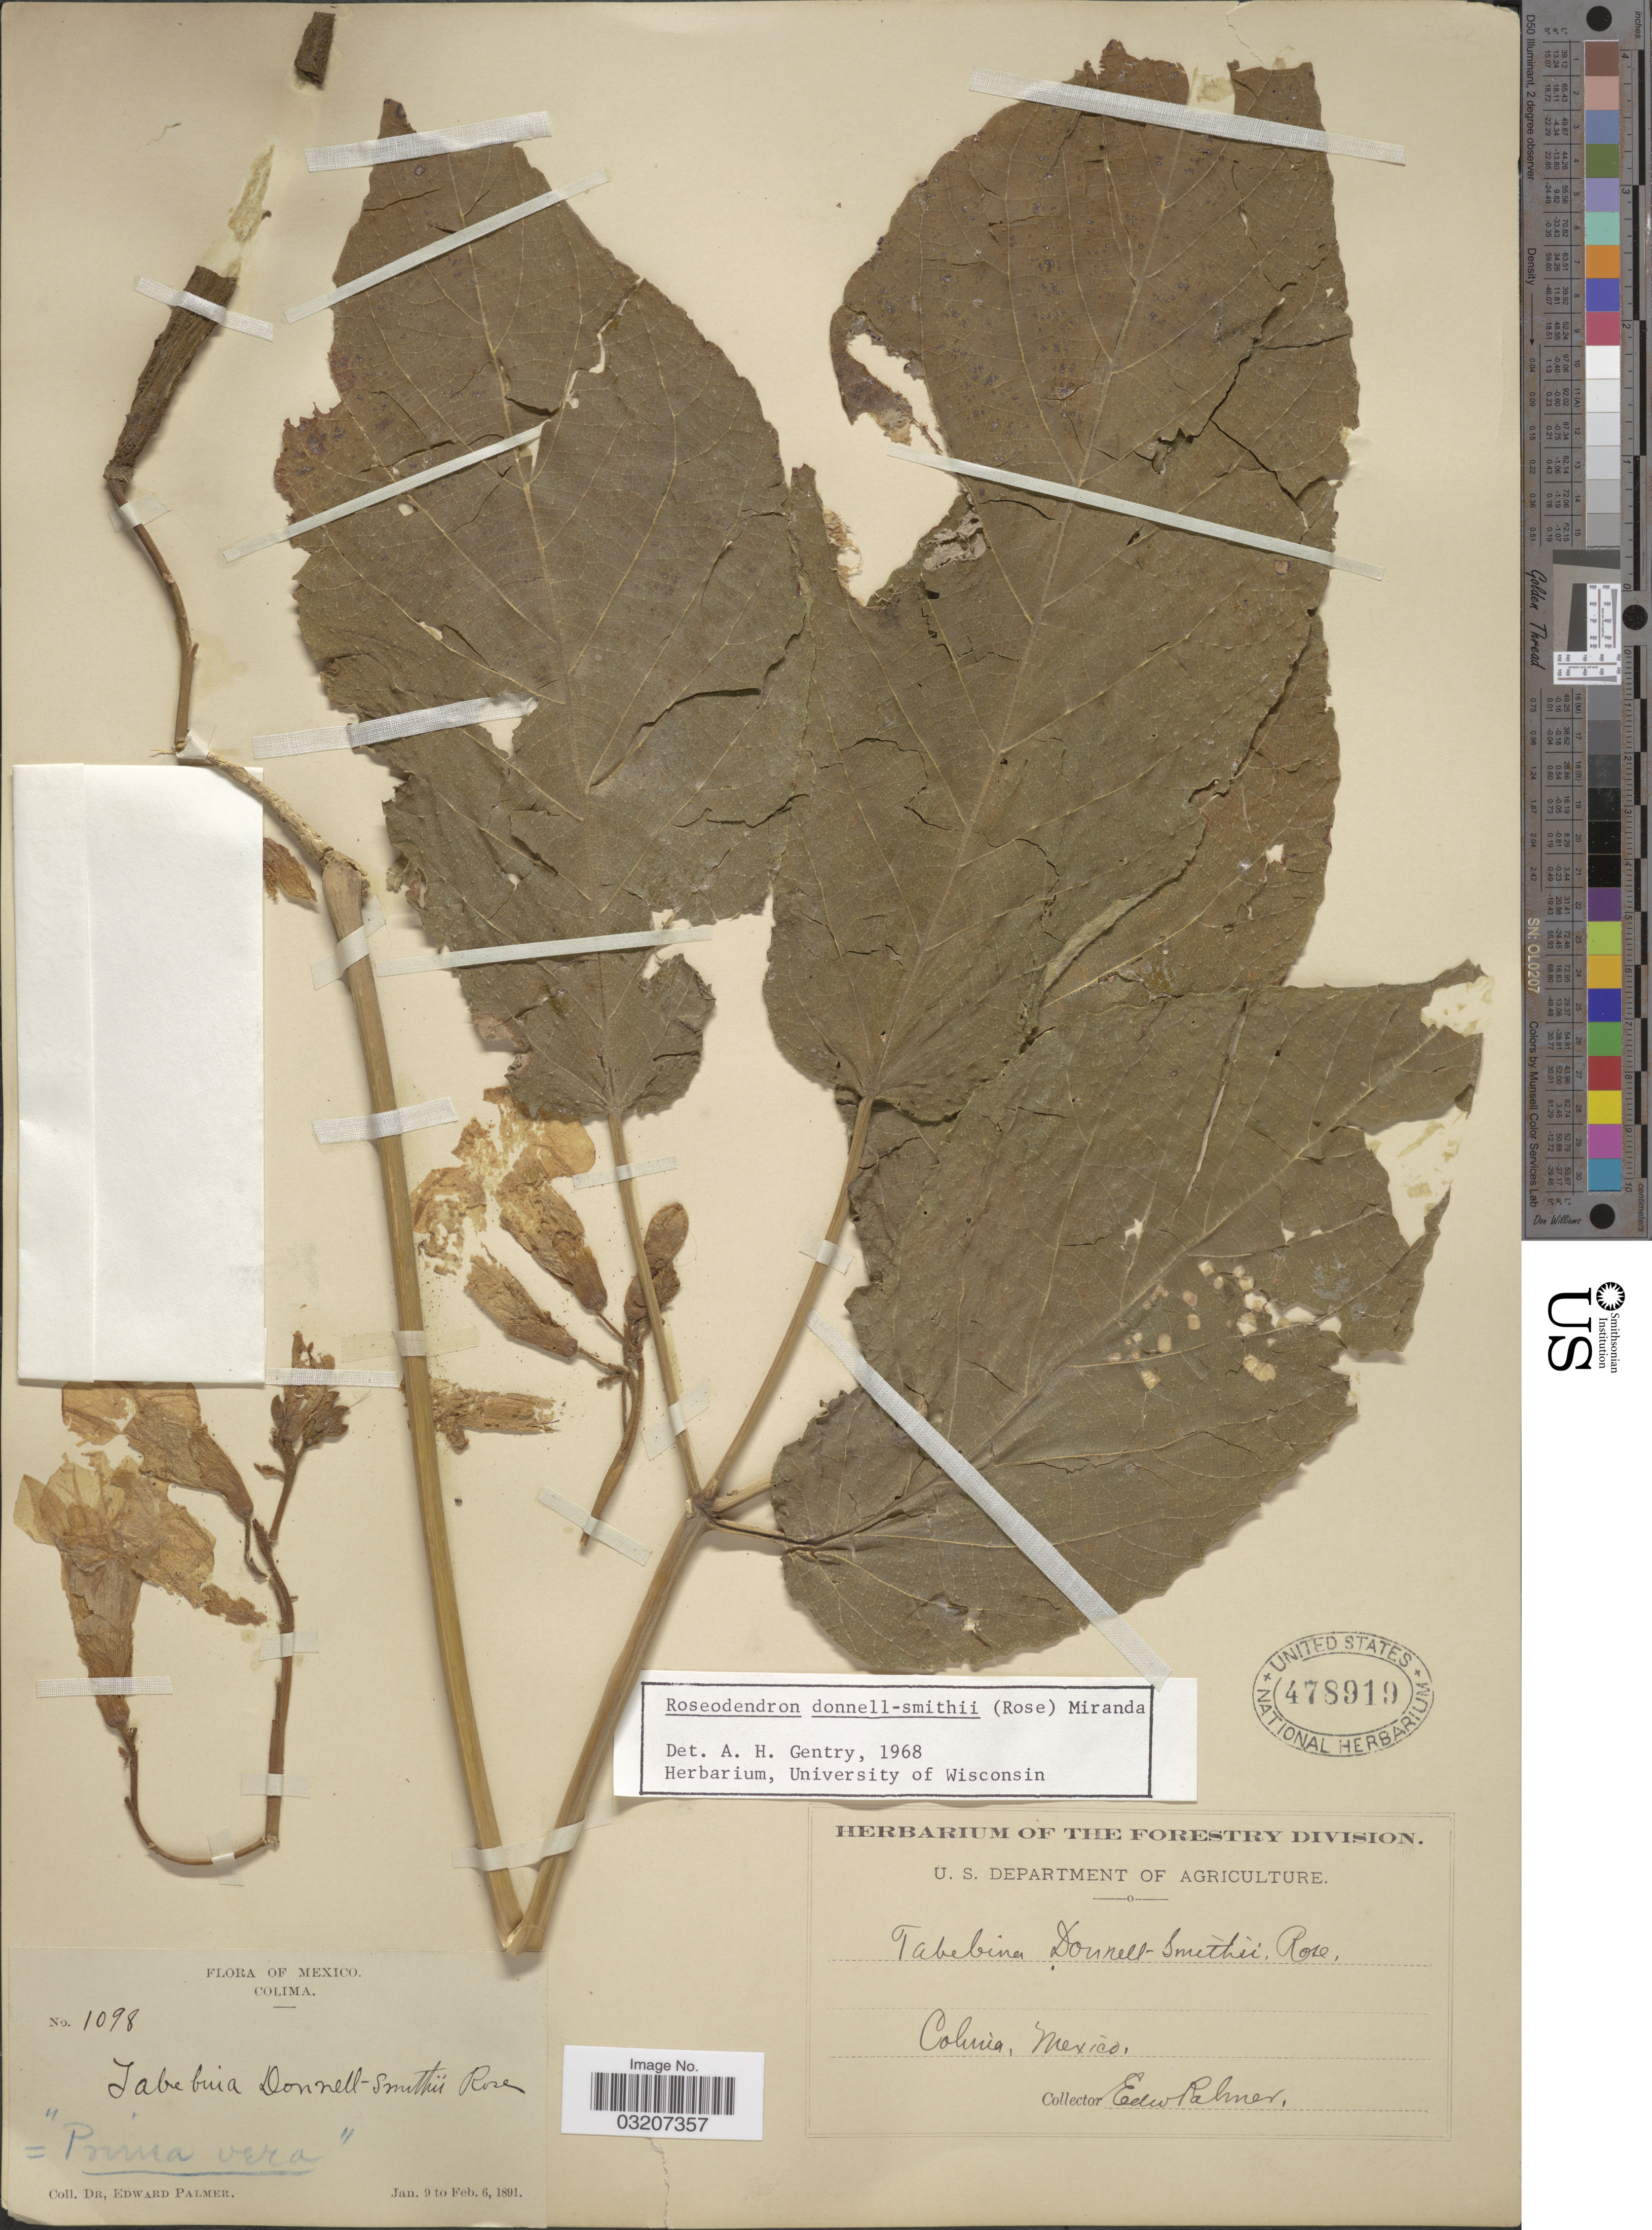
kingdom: Plantae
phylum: Tracheophyta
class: Magnoliopsida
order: Lamiales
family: Bignoniaceae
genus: Roseodendron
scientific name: Roseodendron donnell-smithii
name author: (Rose) Miranda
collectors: E. Palmer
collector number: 1098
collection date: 1891-01-09/1891-02-06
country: Mexico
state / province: Colima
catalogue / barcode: US 478919